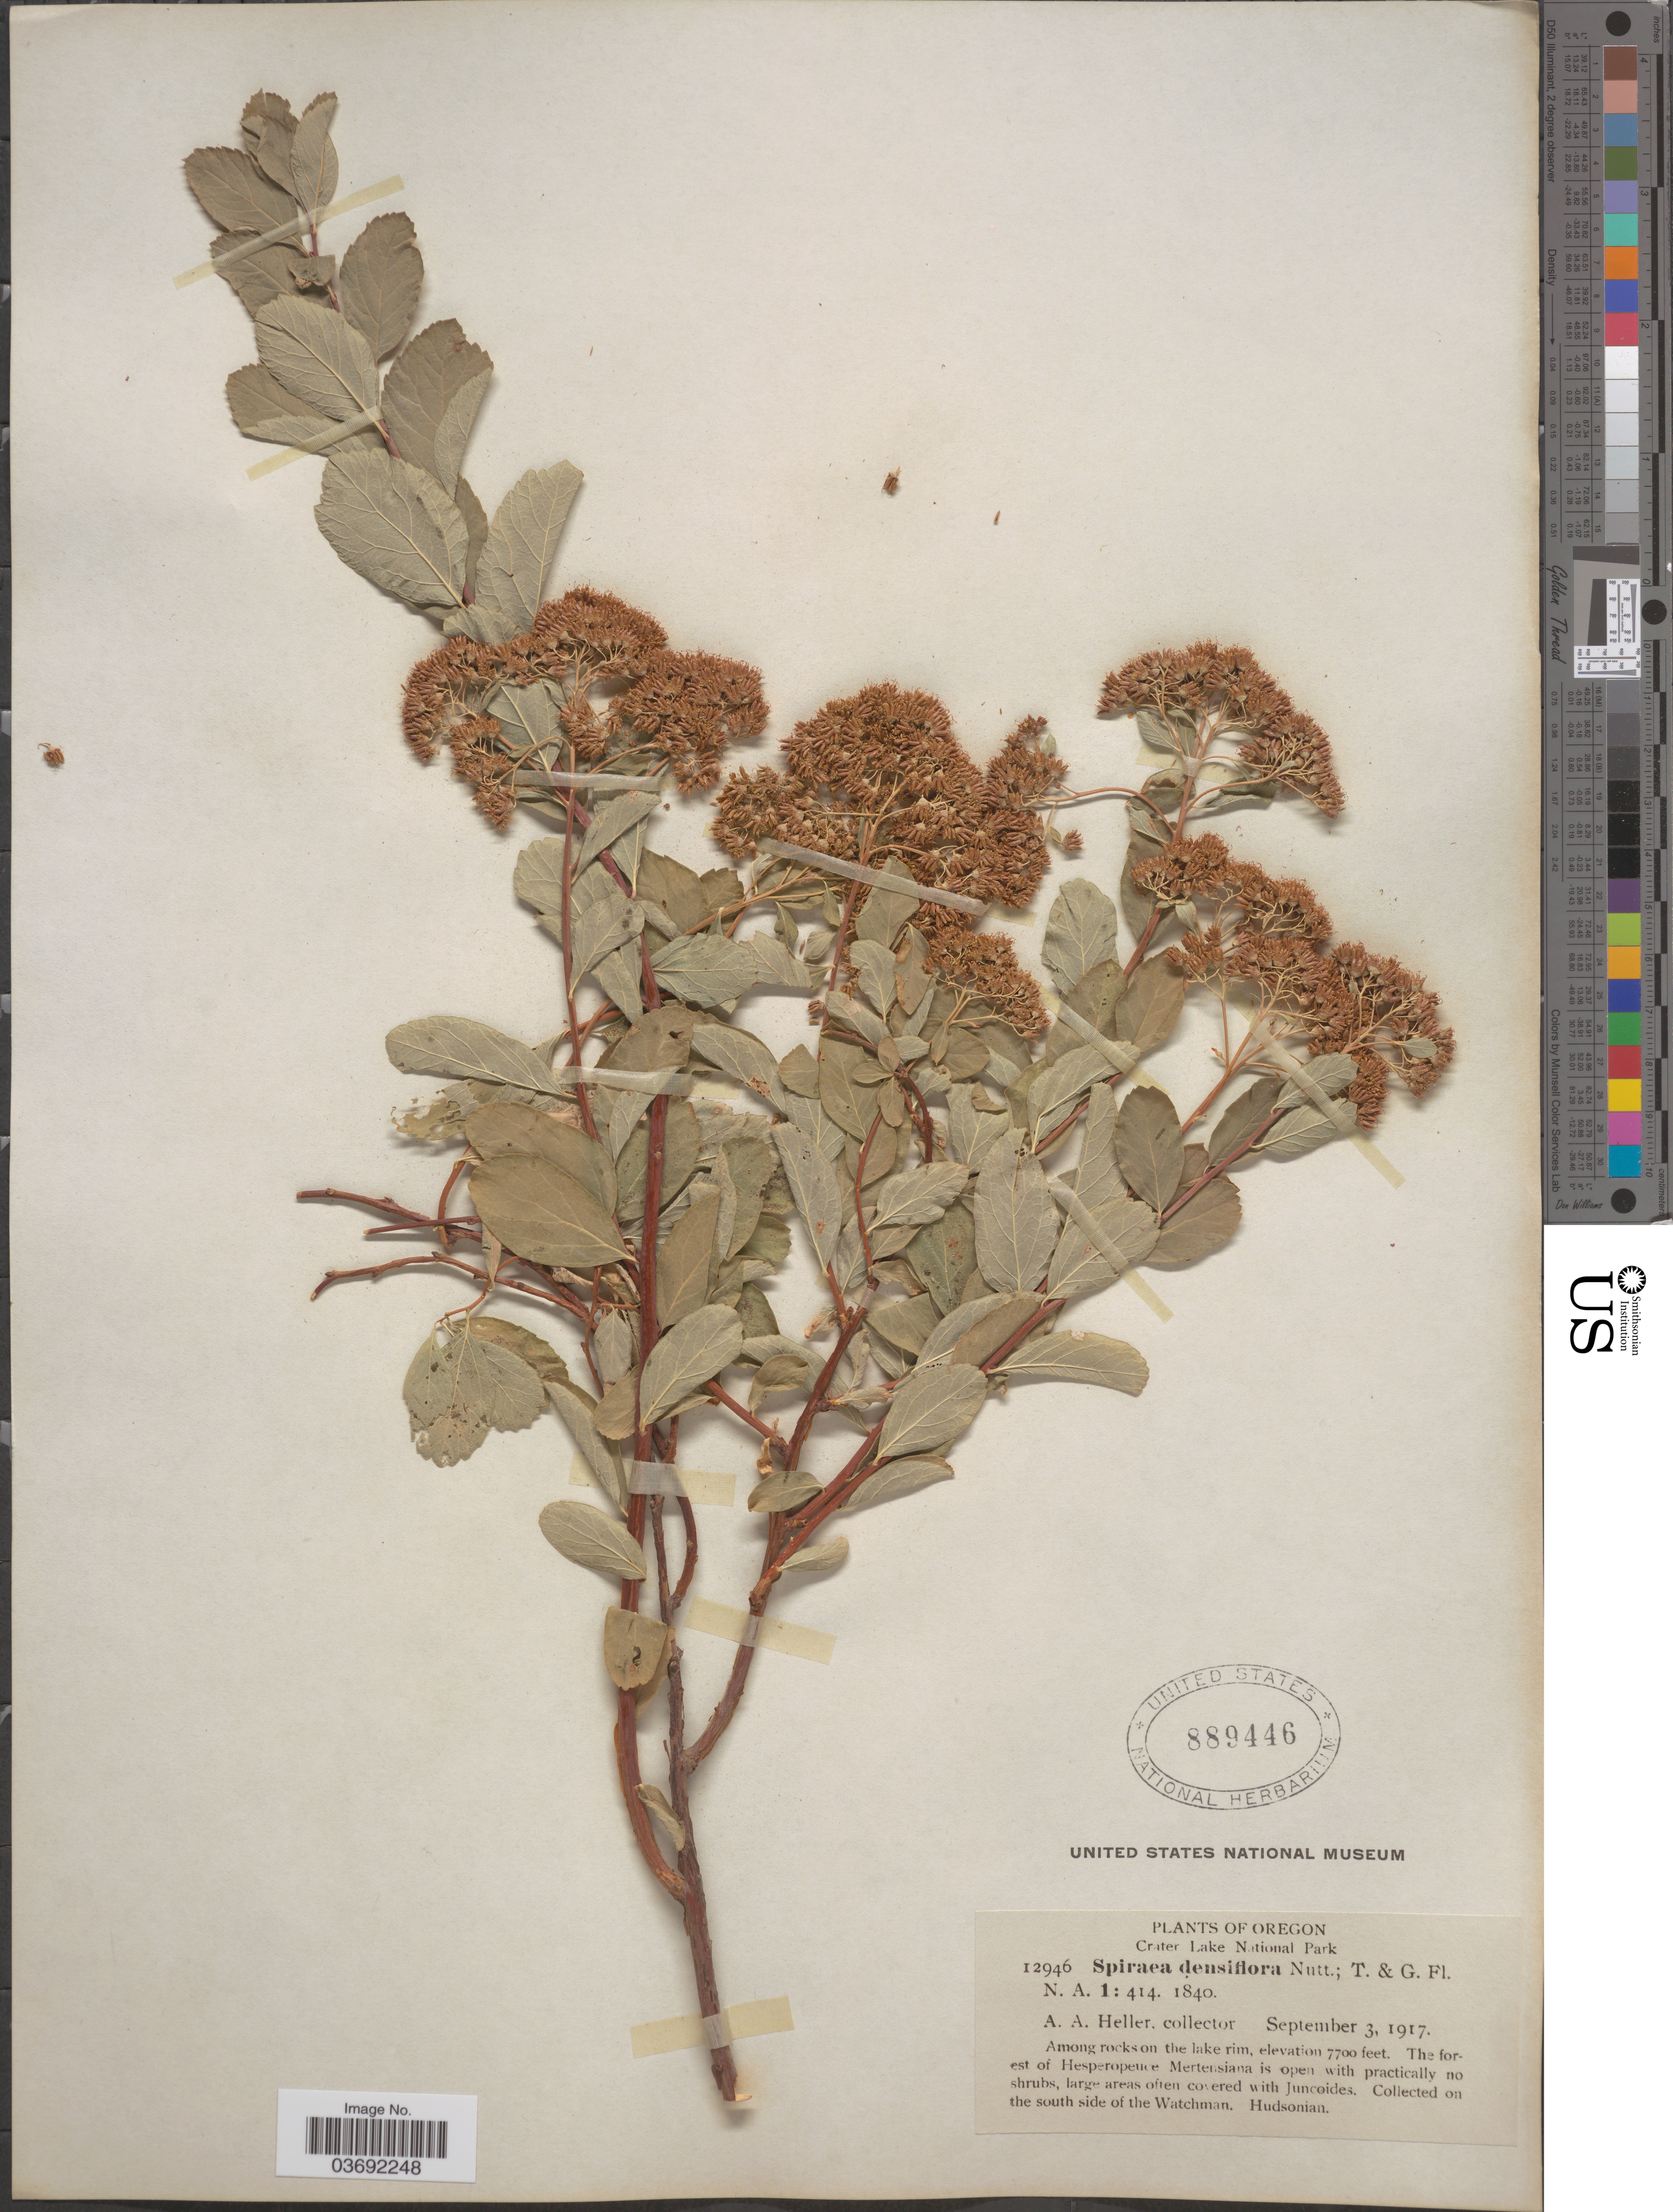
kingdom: Plantae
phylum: Tracheophyta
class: Magnoliopsida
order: Rosales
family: Rosaceae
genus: Spiraea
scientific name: Spiraea densiflora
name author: Nutt. ex Greenm.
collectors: A. A. Heller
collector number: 12946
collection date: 1917-09-03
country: United States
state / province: Oregon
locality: Crater Lake National Park. South side of the Watchman. Hudsonian.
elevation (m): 2347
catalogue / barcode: US 889446